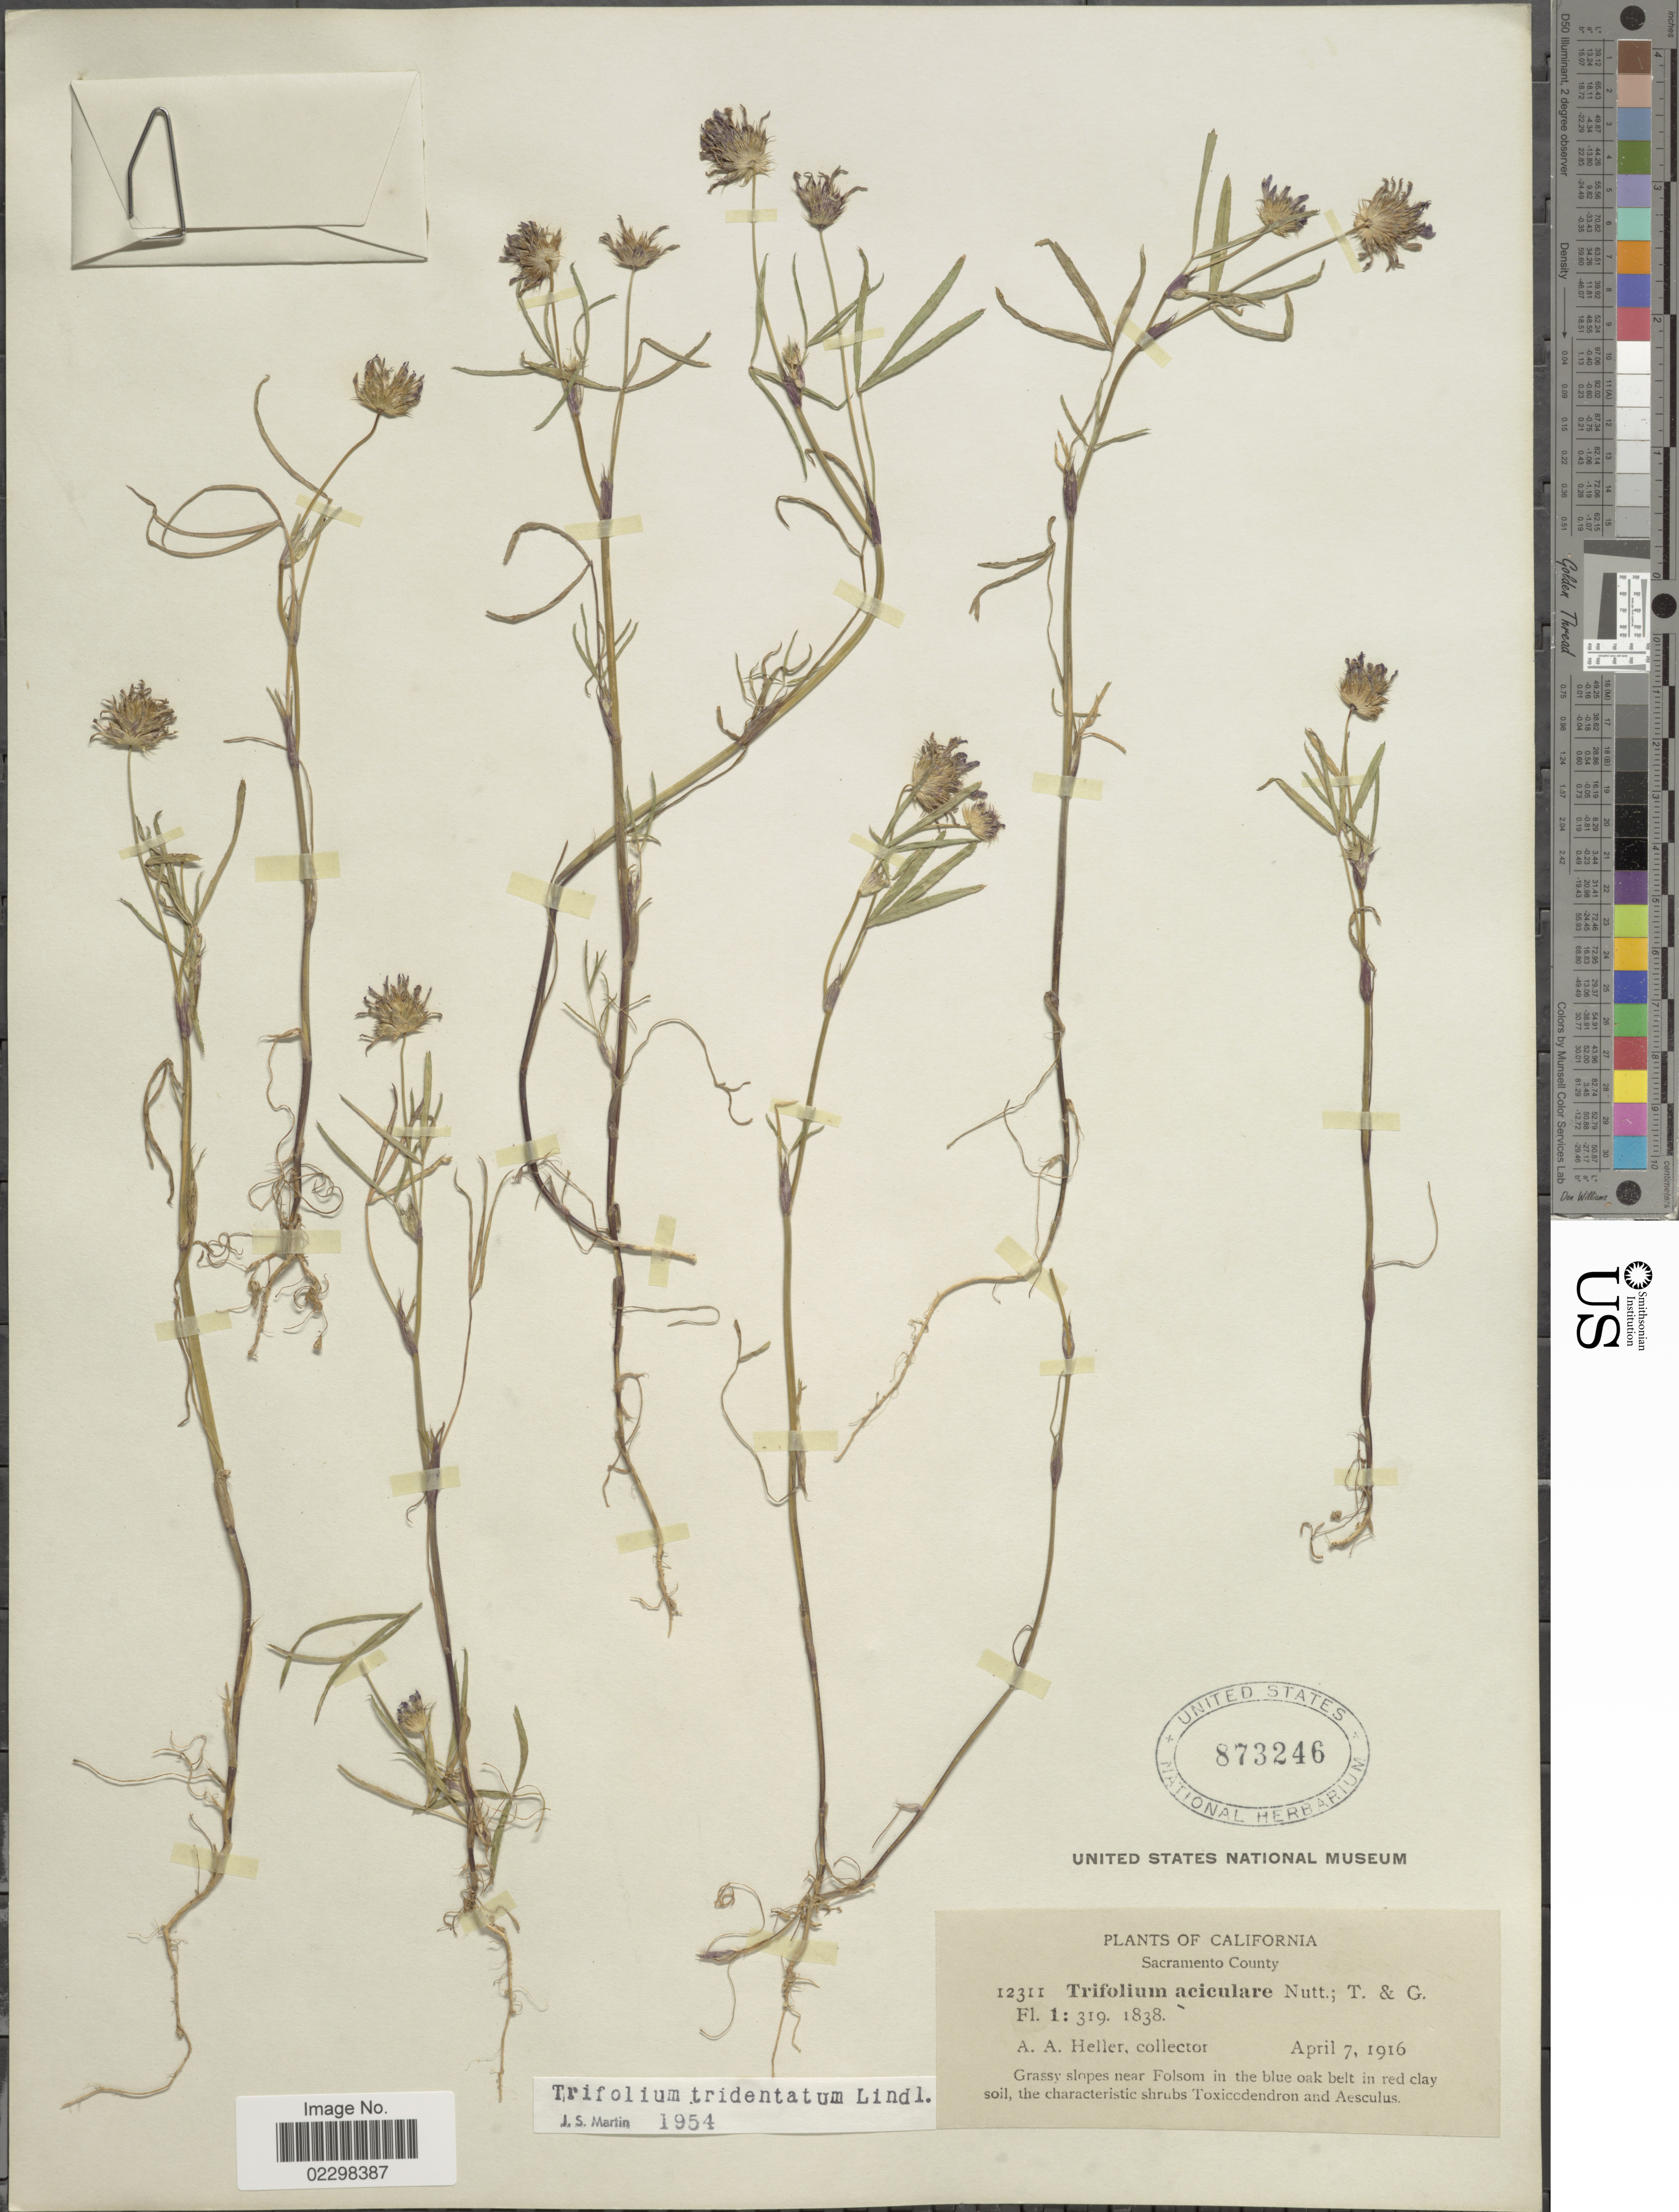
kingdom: Plantae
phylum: Tracheophyta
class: Magnoliopsida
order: Fabales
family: Fabaceae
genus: Trifolium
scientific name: Trifolium tridentatum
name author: Lindl.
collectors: A. A. Heller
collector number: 12311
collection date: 1916-04-07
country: United States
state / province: California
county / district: Sacramento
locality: California, Sacramento County. grassy slopes near Folsom in the blue oak belt in red clay soil.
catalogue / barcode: US 873246